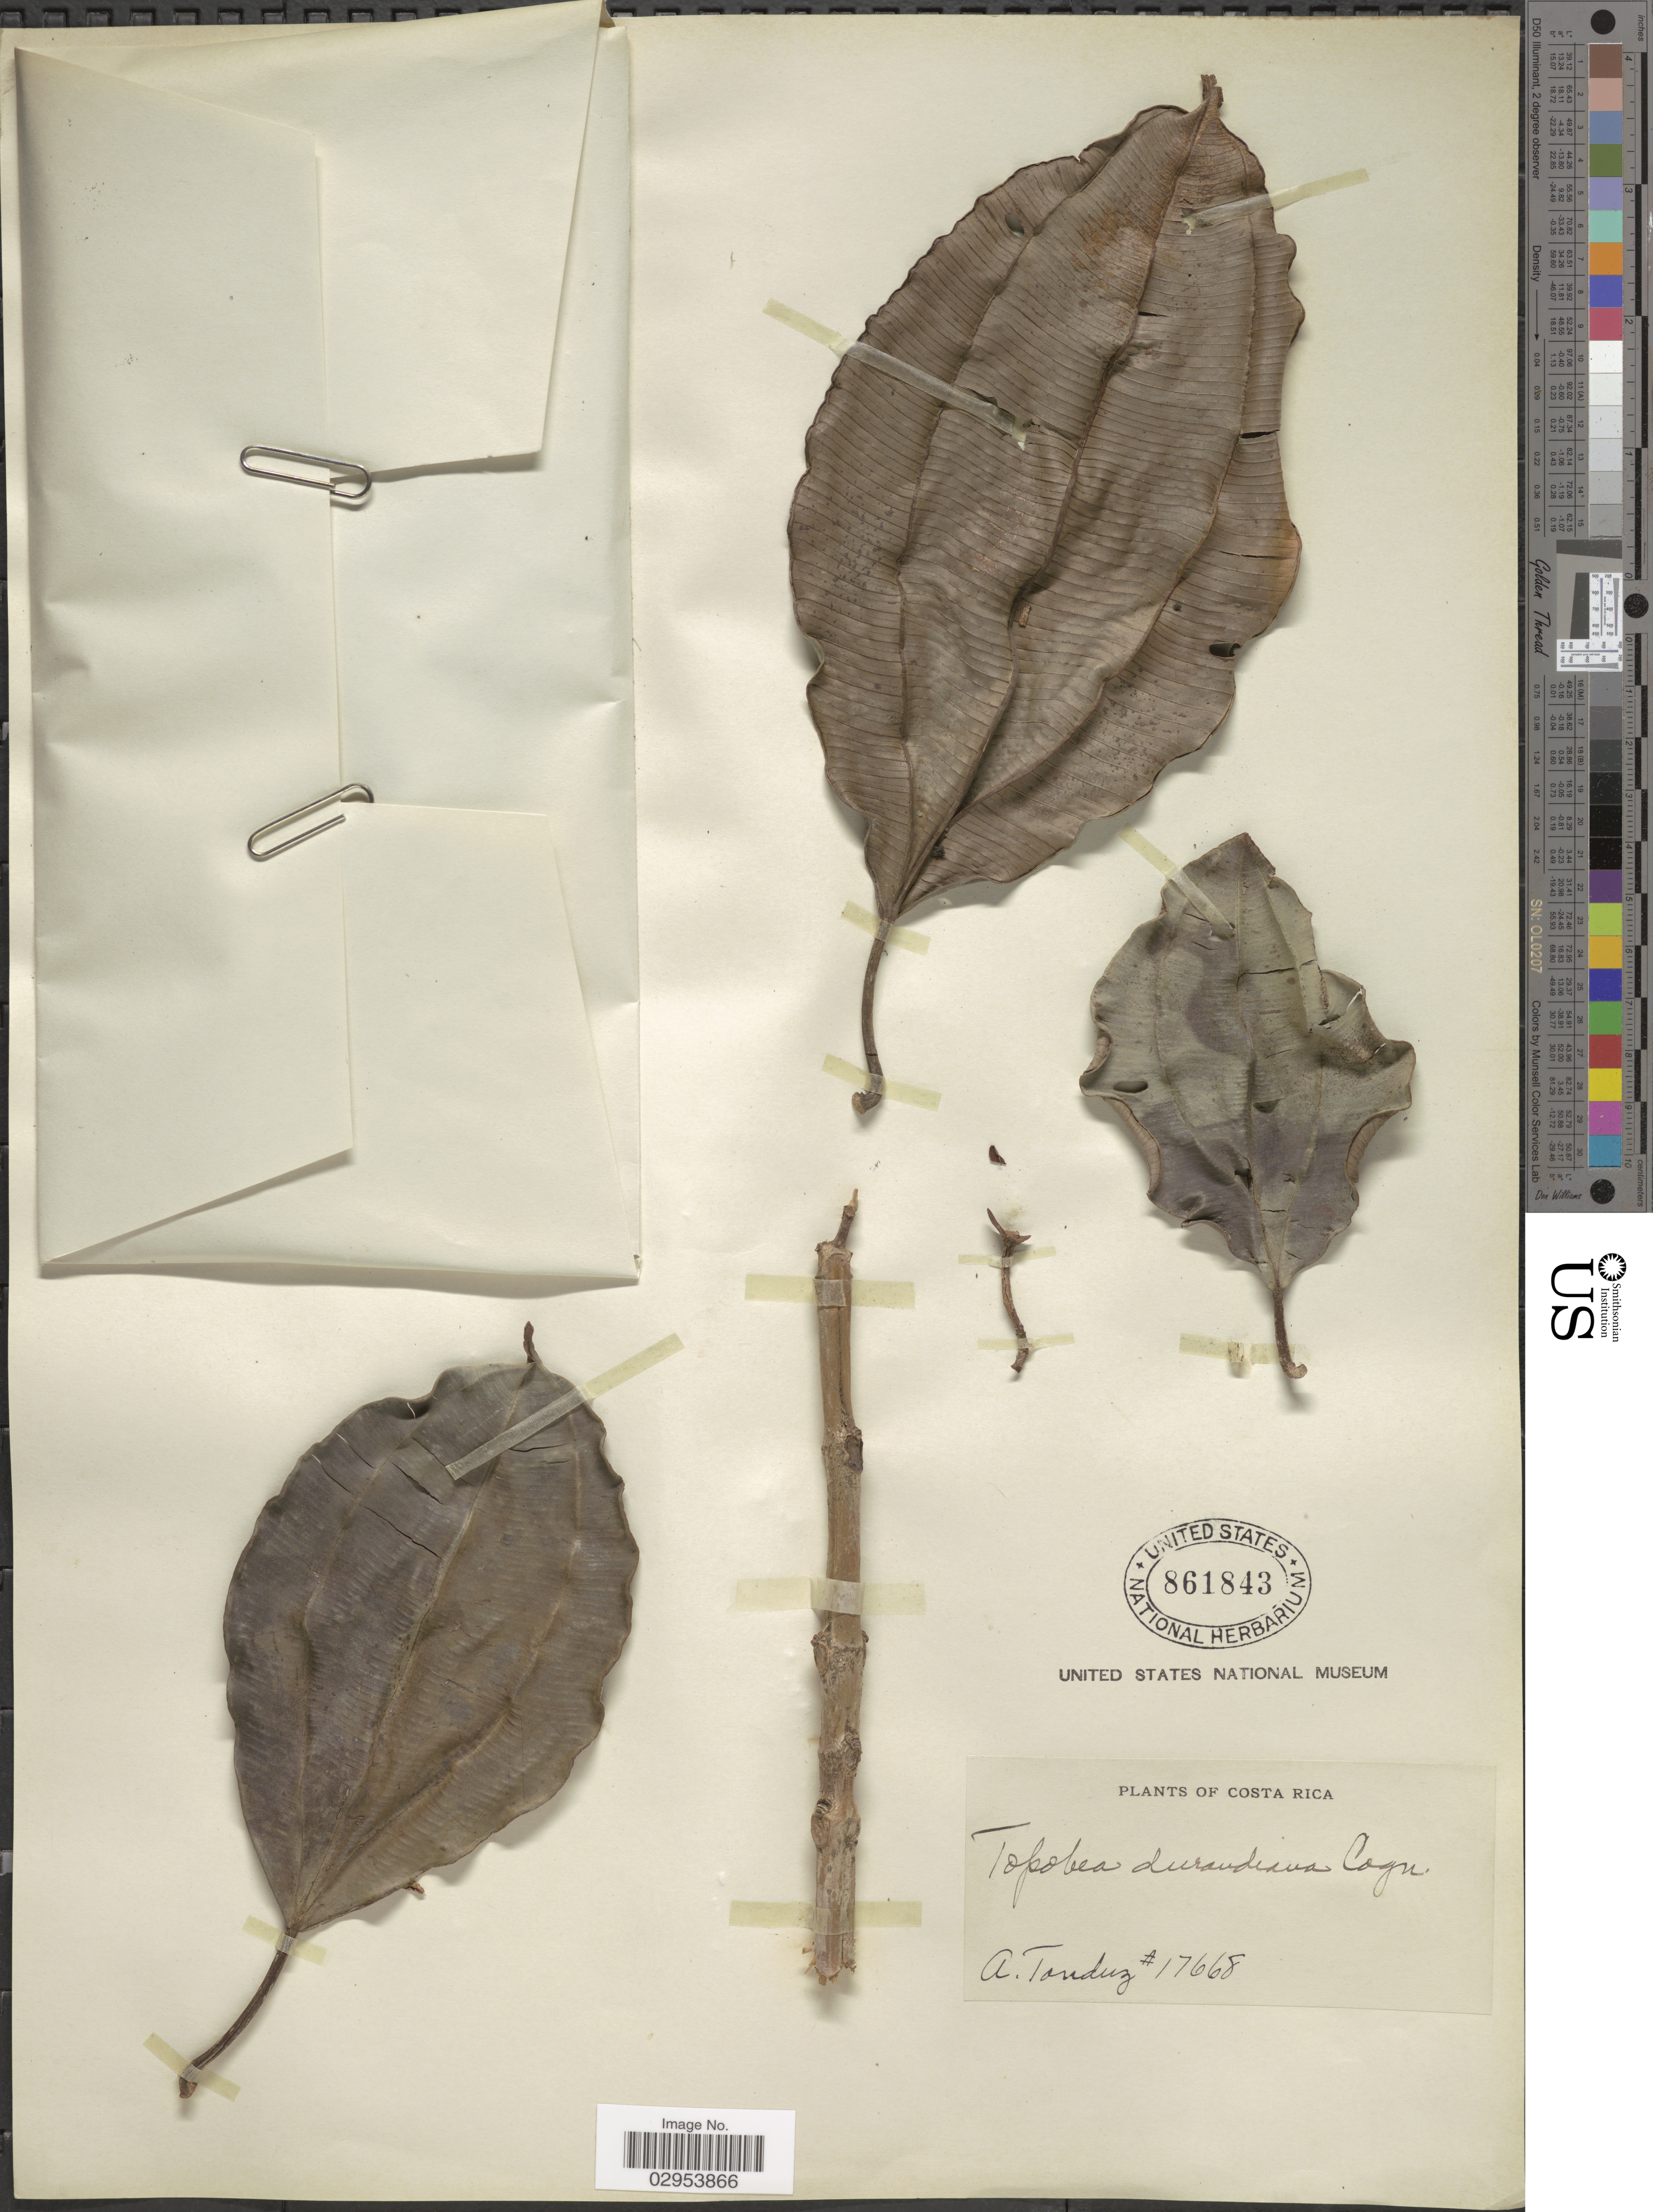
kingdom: Plantae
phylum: Tracheophyta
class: Magnoliopsida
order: Myrtales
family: Melastomataceae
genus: Topobea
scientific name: Topobea maurofernandeziana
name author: Cogn.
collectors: A. Tonduz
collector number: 17668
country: Costa Rica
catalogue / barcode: US 861843